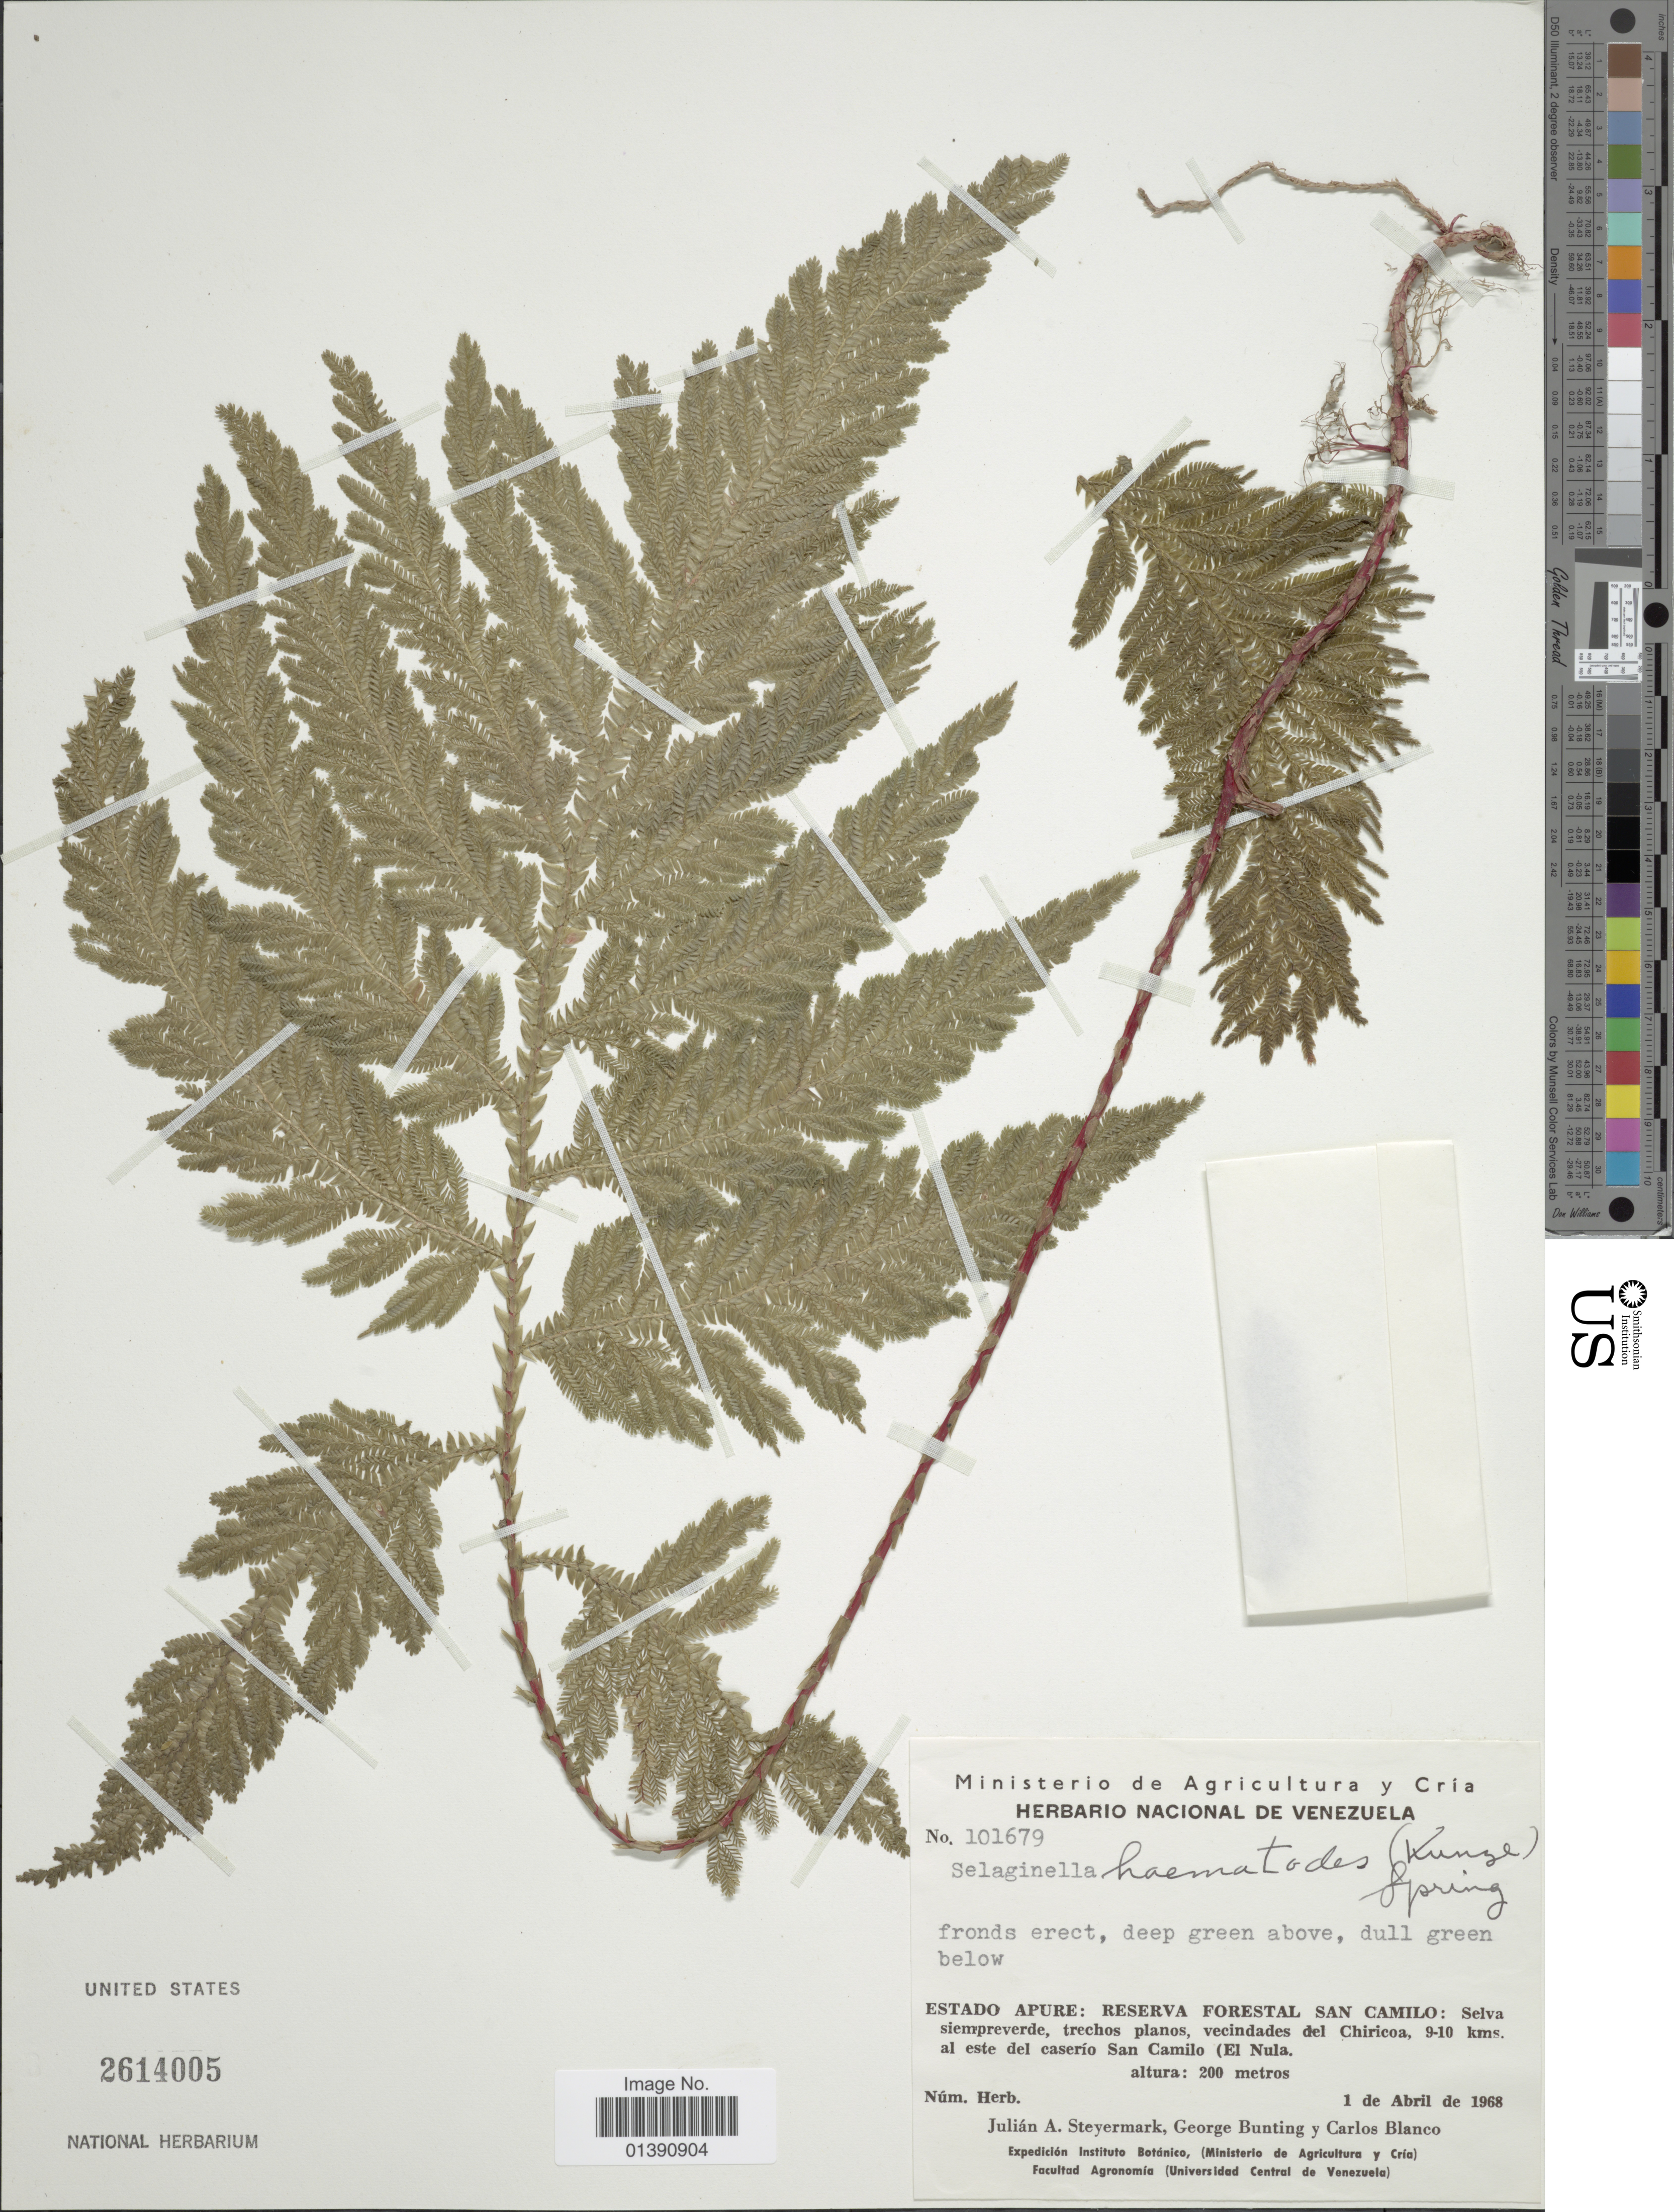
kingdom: Plantae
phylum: Tracheophyta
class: Lycopodiopsida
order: Selaginellales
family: Selaginellaceae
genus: Selaginella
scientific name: Selaginella haematodes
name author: (Kunze) Spring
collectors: J. Steyermark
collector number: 101679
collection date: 1968-04-01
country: Venezuela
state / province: Apure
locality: Reserva Forestal San camilo: Selva siempreverde, trechos planos, vecinades del Chiricoa, 9-10 kms al este del caerió San Camilo (El Nula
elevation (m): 200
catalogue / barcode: US 2614005